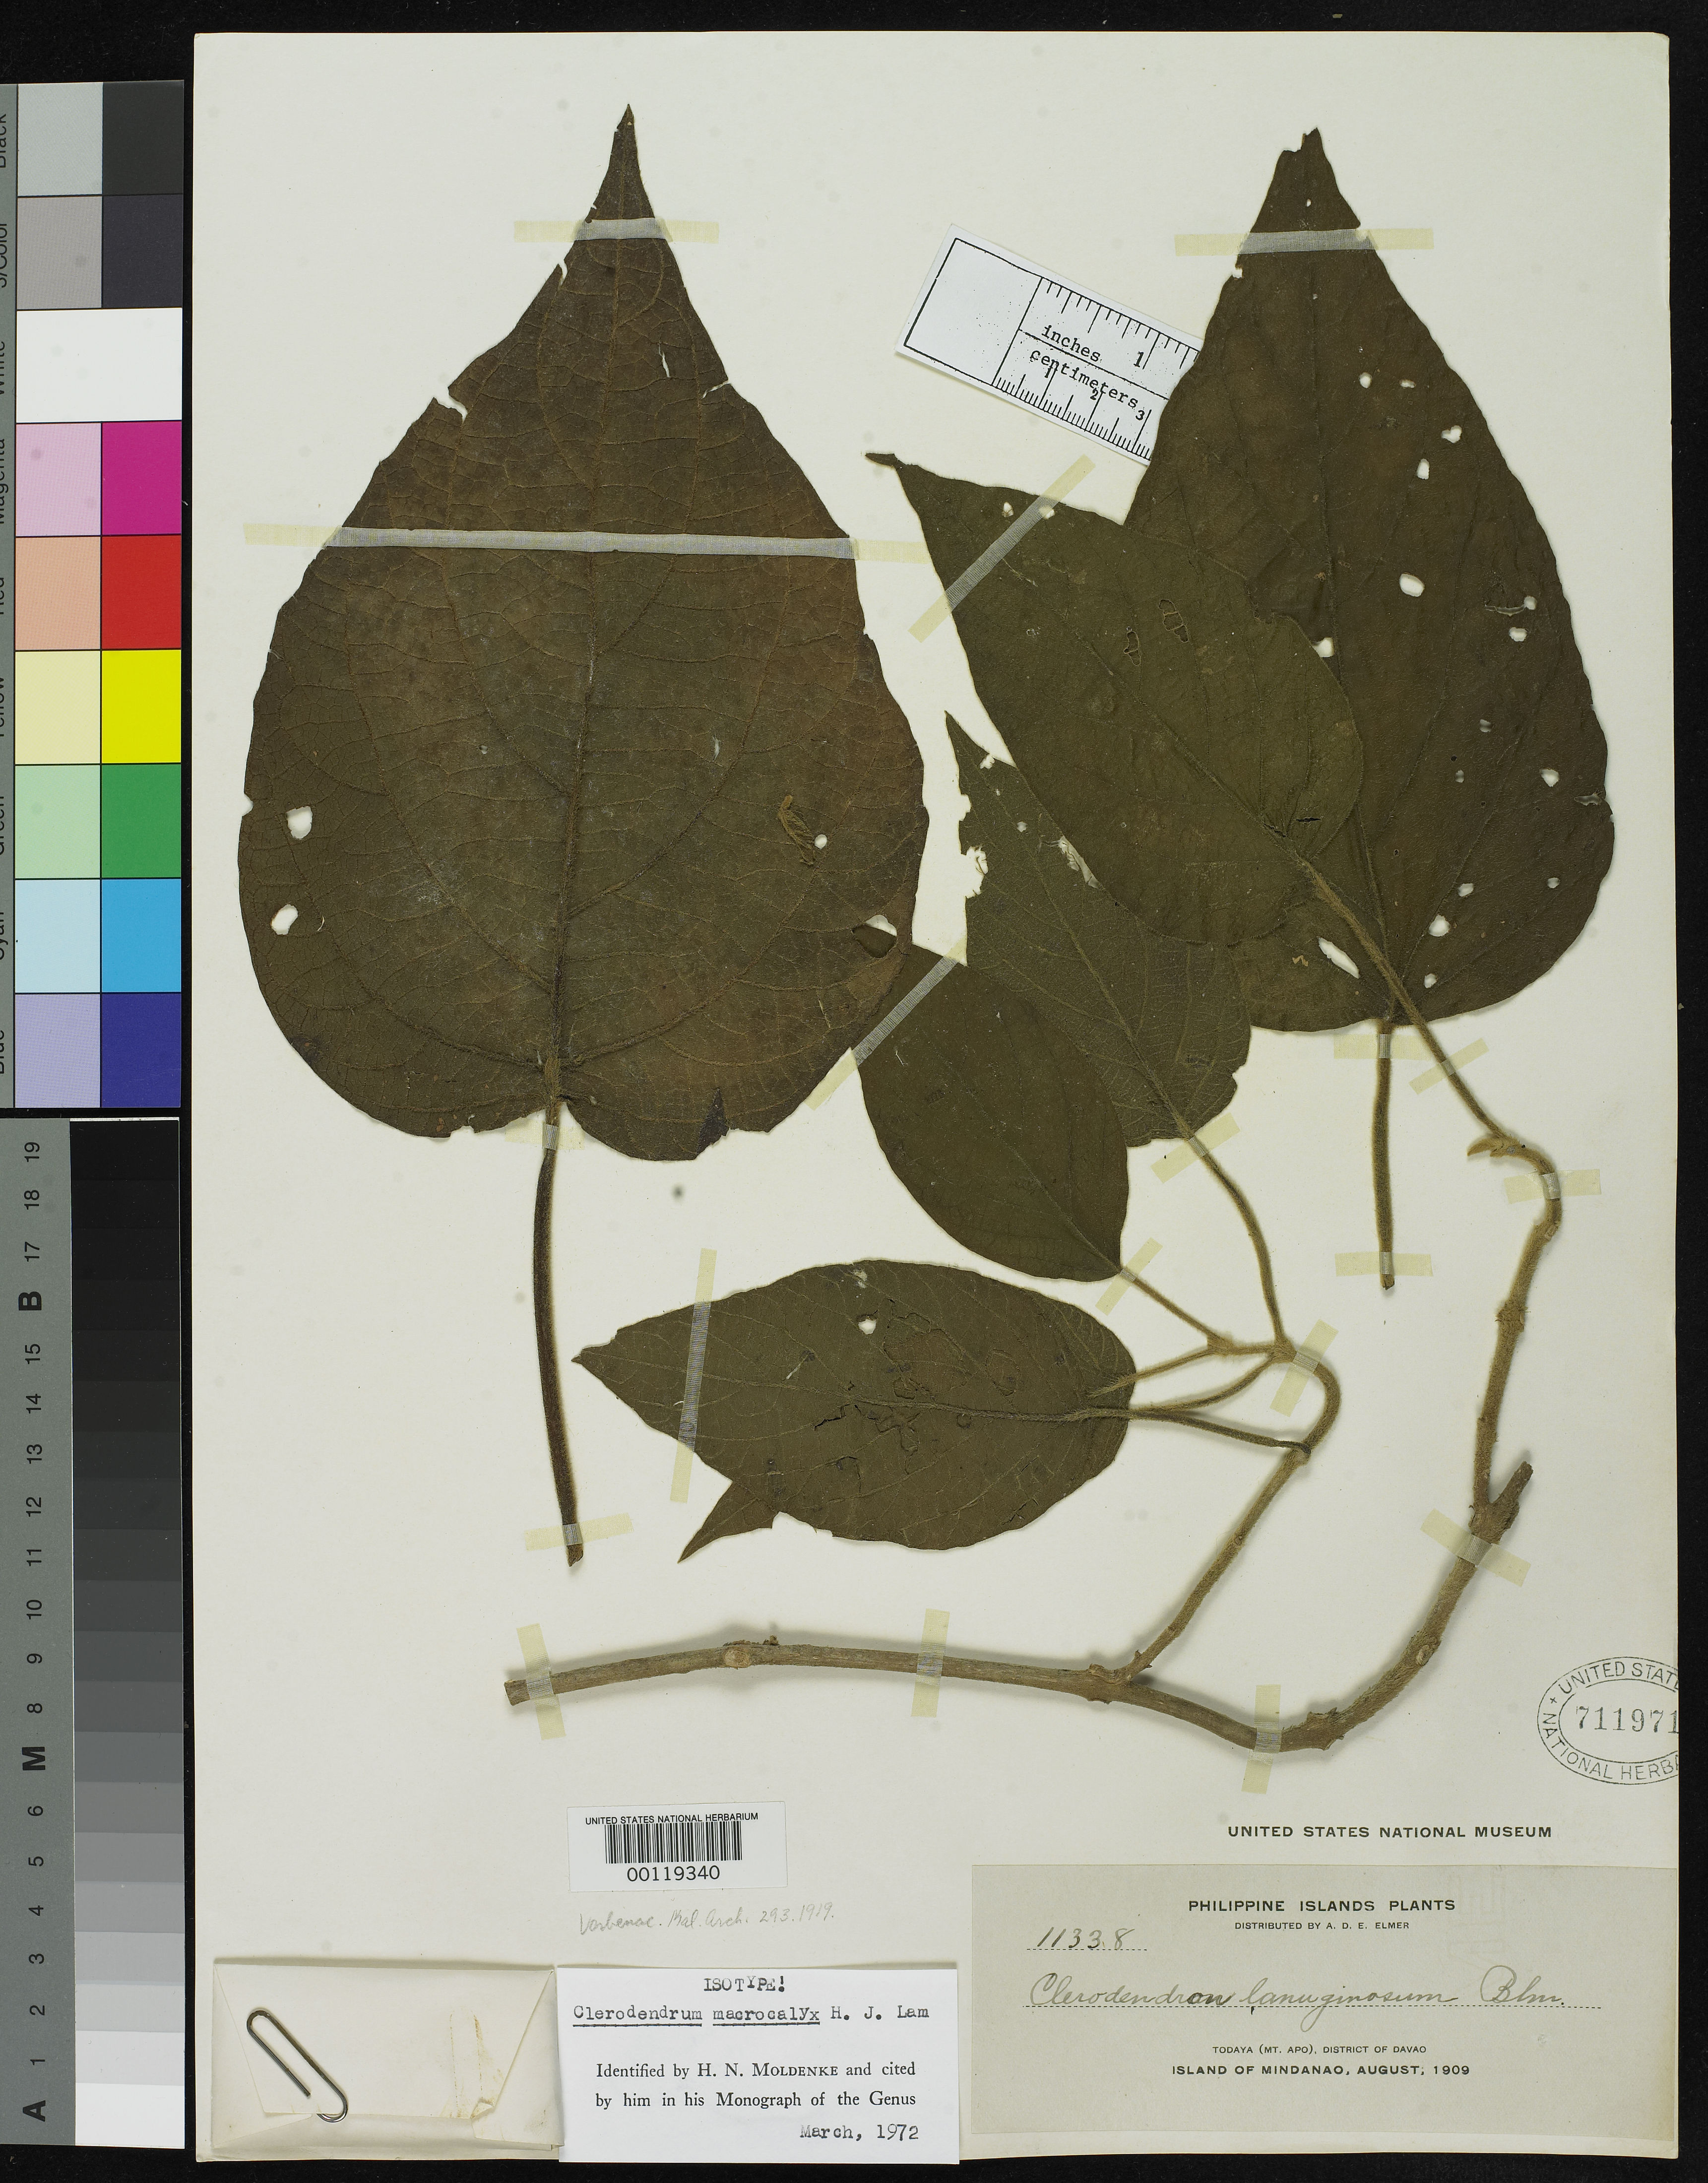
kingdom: Plantae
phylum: Tracheophyta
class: Magnoliopsida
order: Lamiales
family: Lamiaceae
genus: Clerodendrum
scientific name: Clerodendrum macrocalyx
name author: H.J. Lam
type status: Isotype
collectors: A. D. E. Elmer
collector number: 11338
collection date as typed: Aug 1909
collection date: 1909-08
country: Philippines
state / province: Davao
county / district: Davao del Sur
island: Mindanao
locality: Todaya.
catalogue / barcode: US 711971